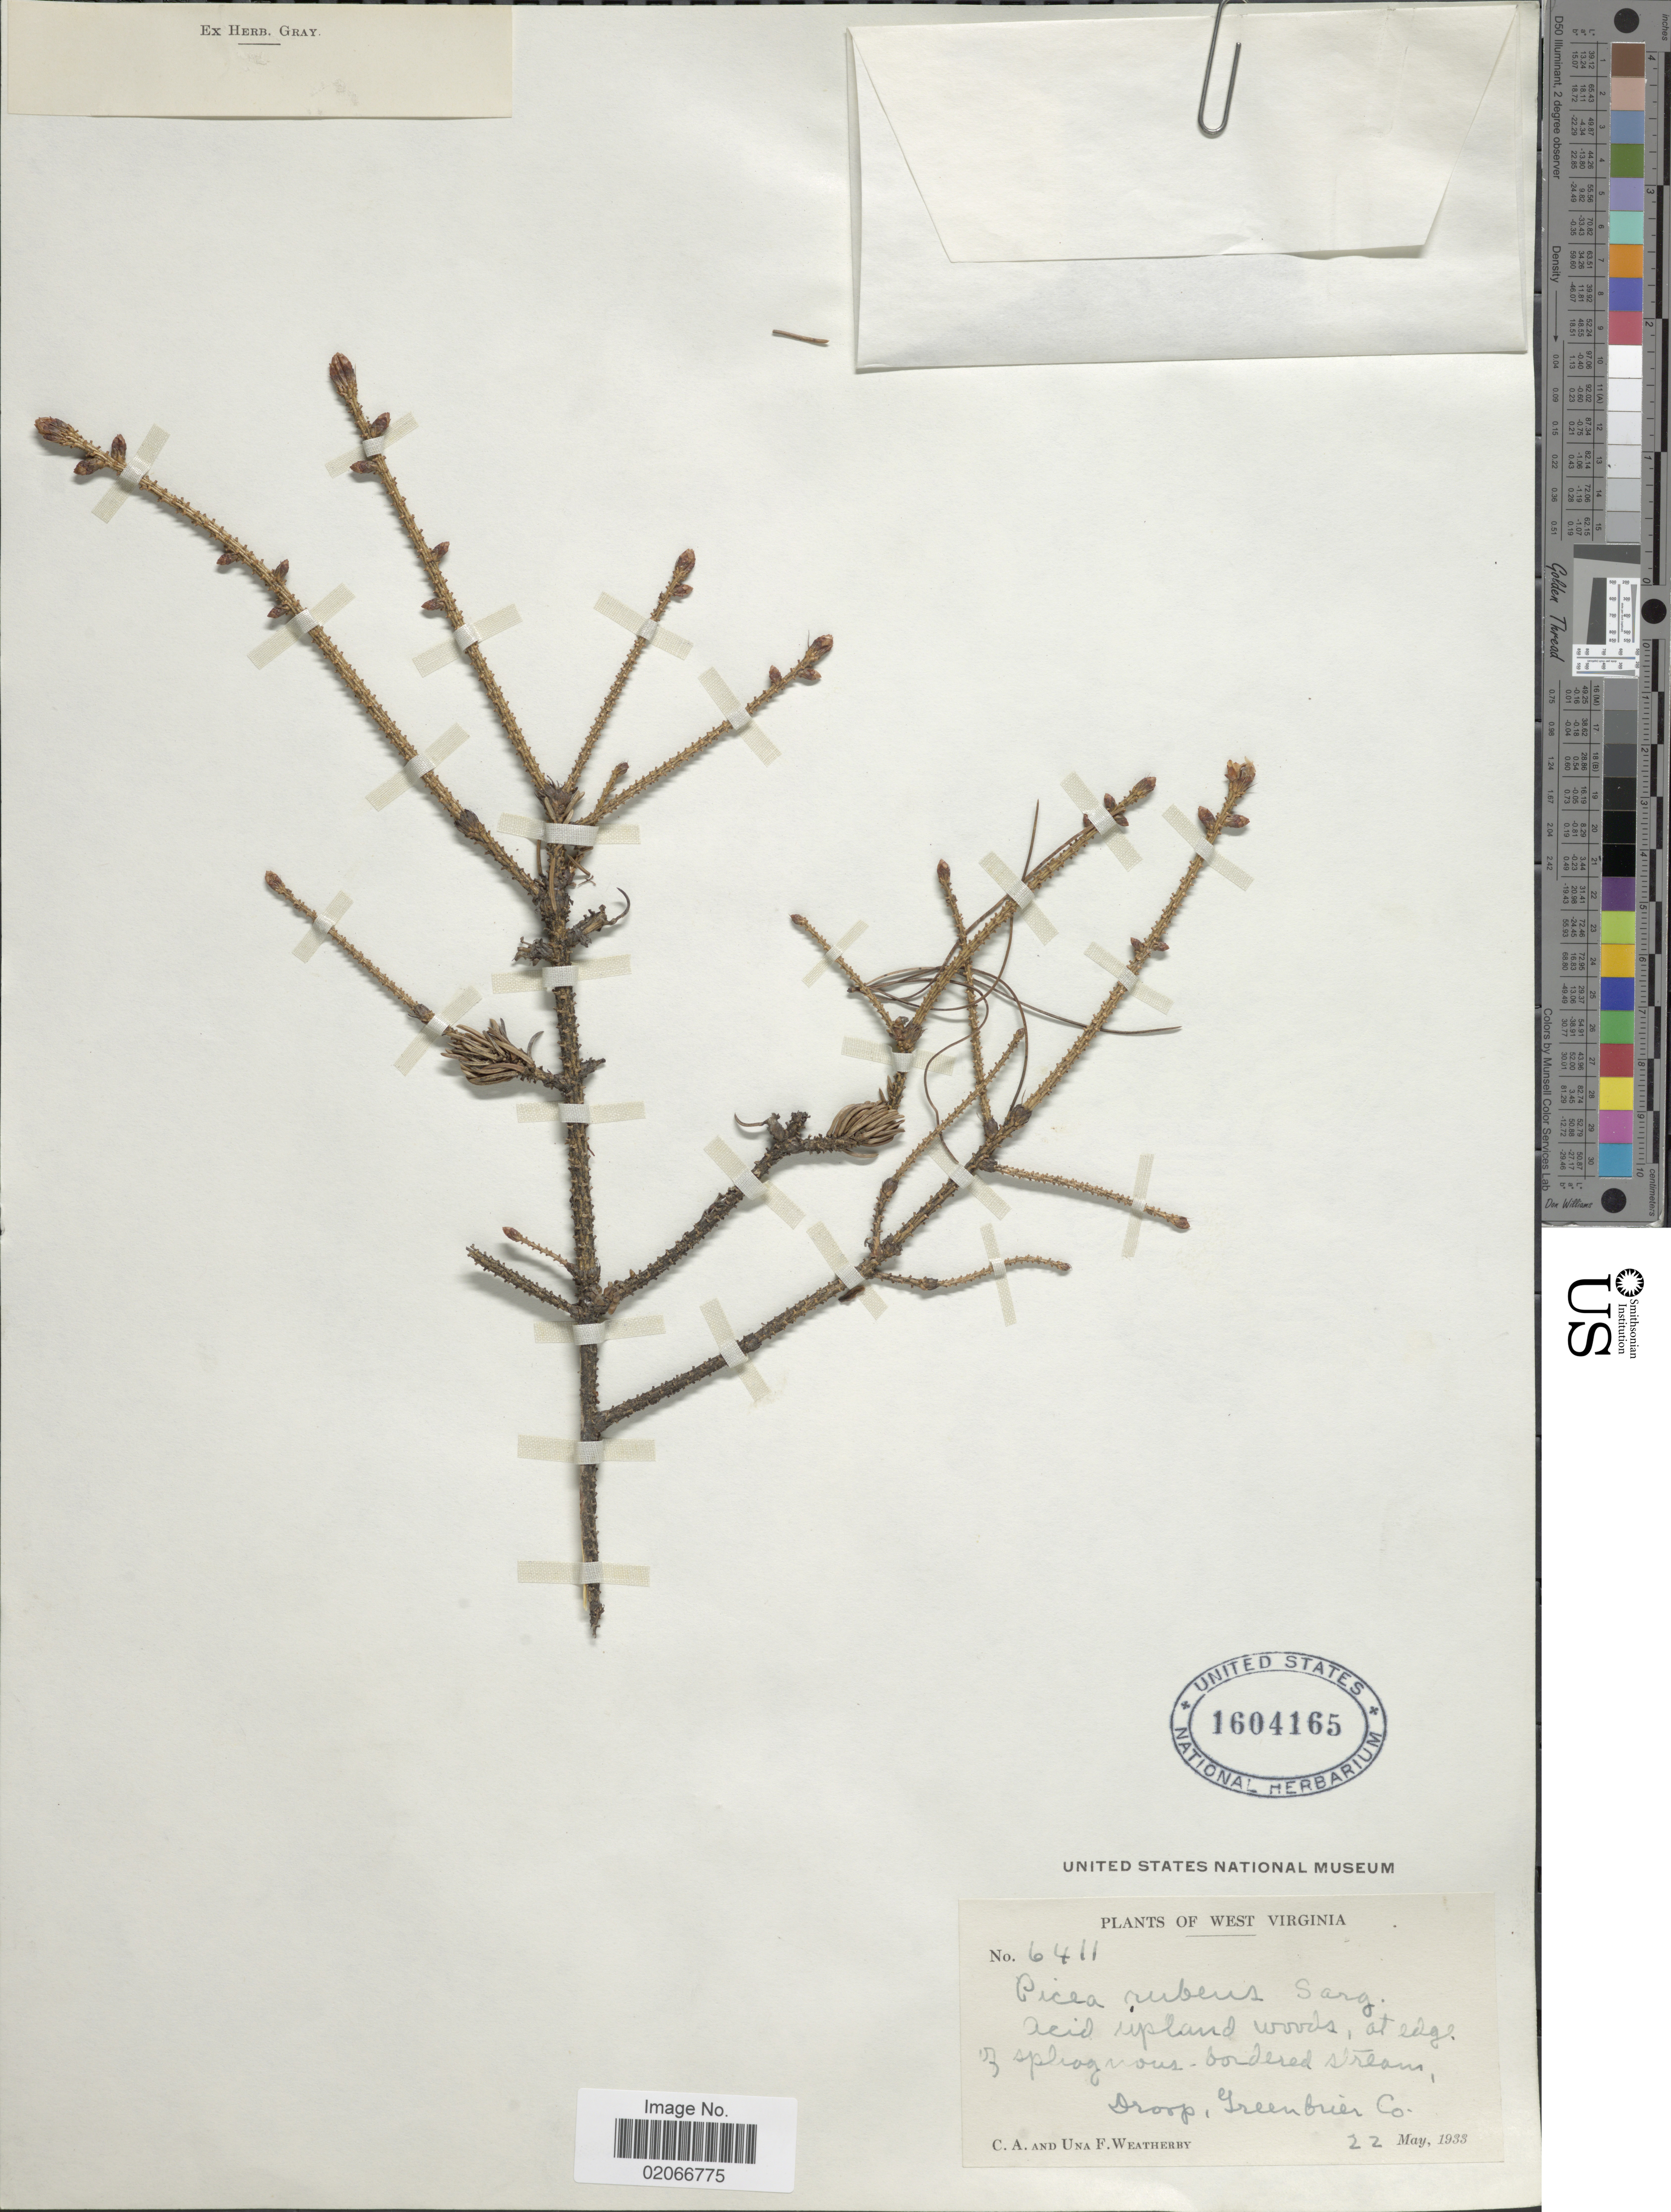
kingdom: Plantae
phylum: Tracheophyta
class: Pinopsida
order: Pinales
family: Pinaceae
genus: Picea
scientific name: Picea rubens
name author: Sarg.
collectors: C. A. Weatherby & U. L. Weatherby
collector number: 6411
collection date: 1933-05-22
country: United States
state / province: West Virginia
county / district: Greenbrier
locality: Droop, Greenfrier Co.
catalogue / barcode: US 1604165